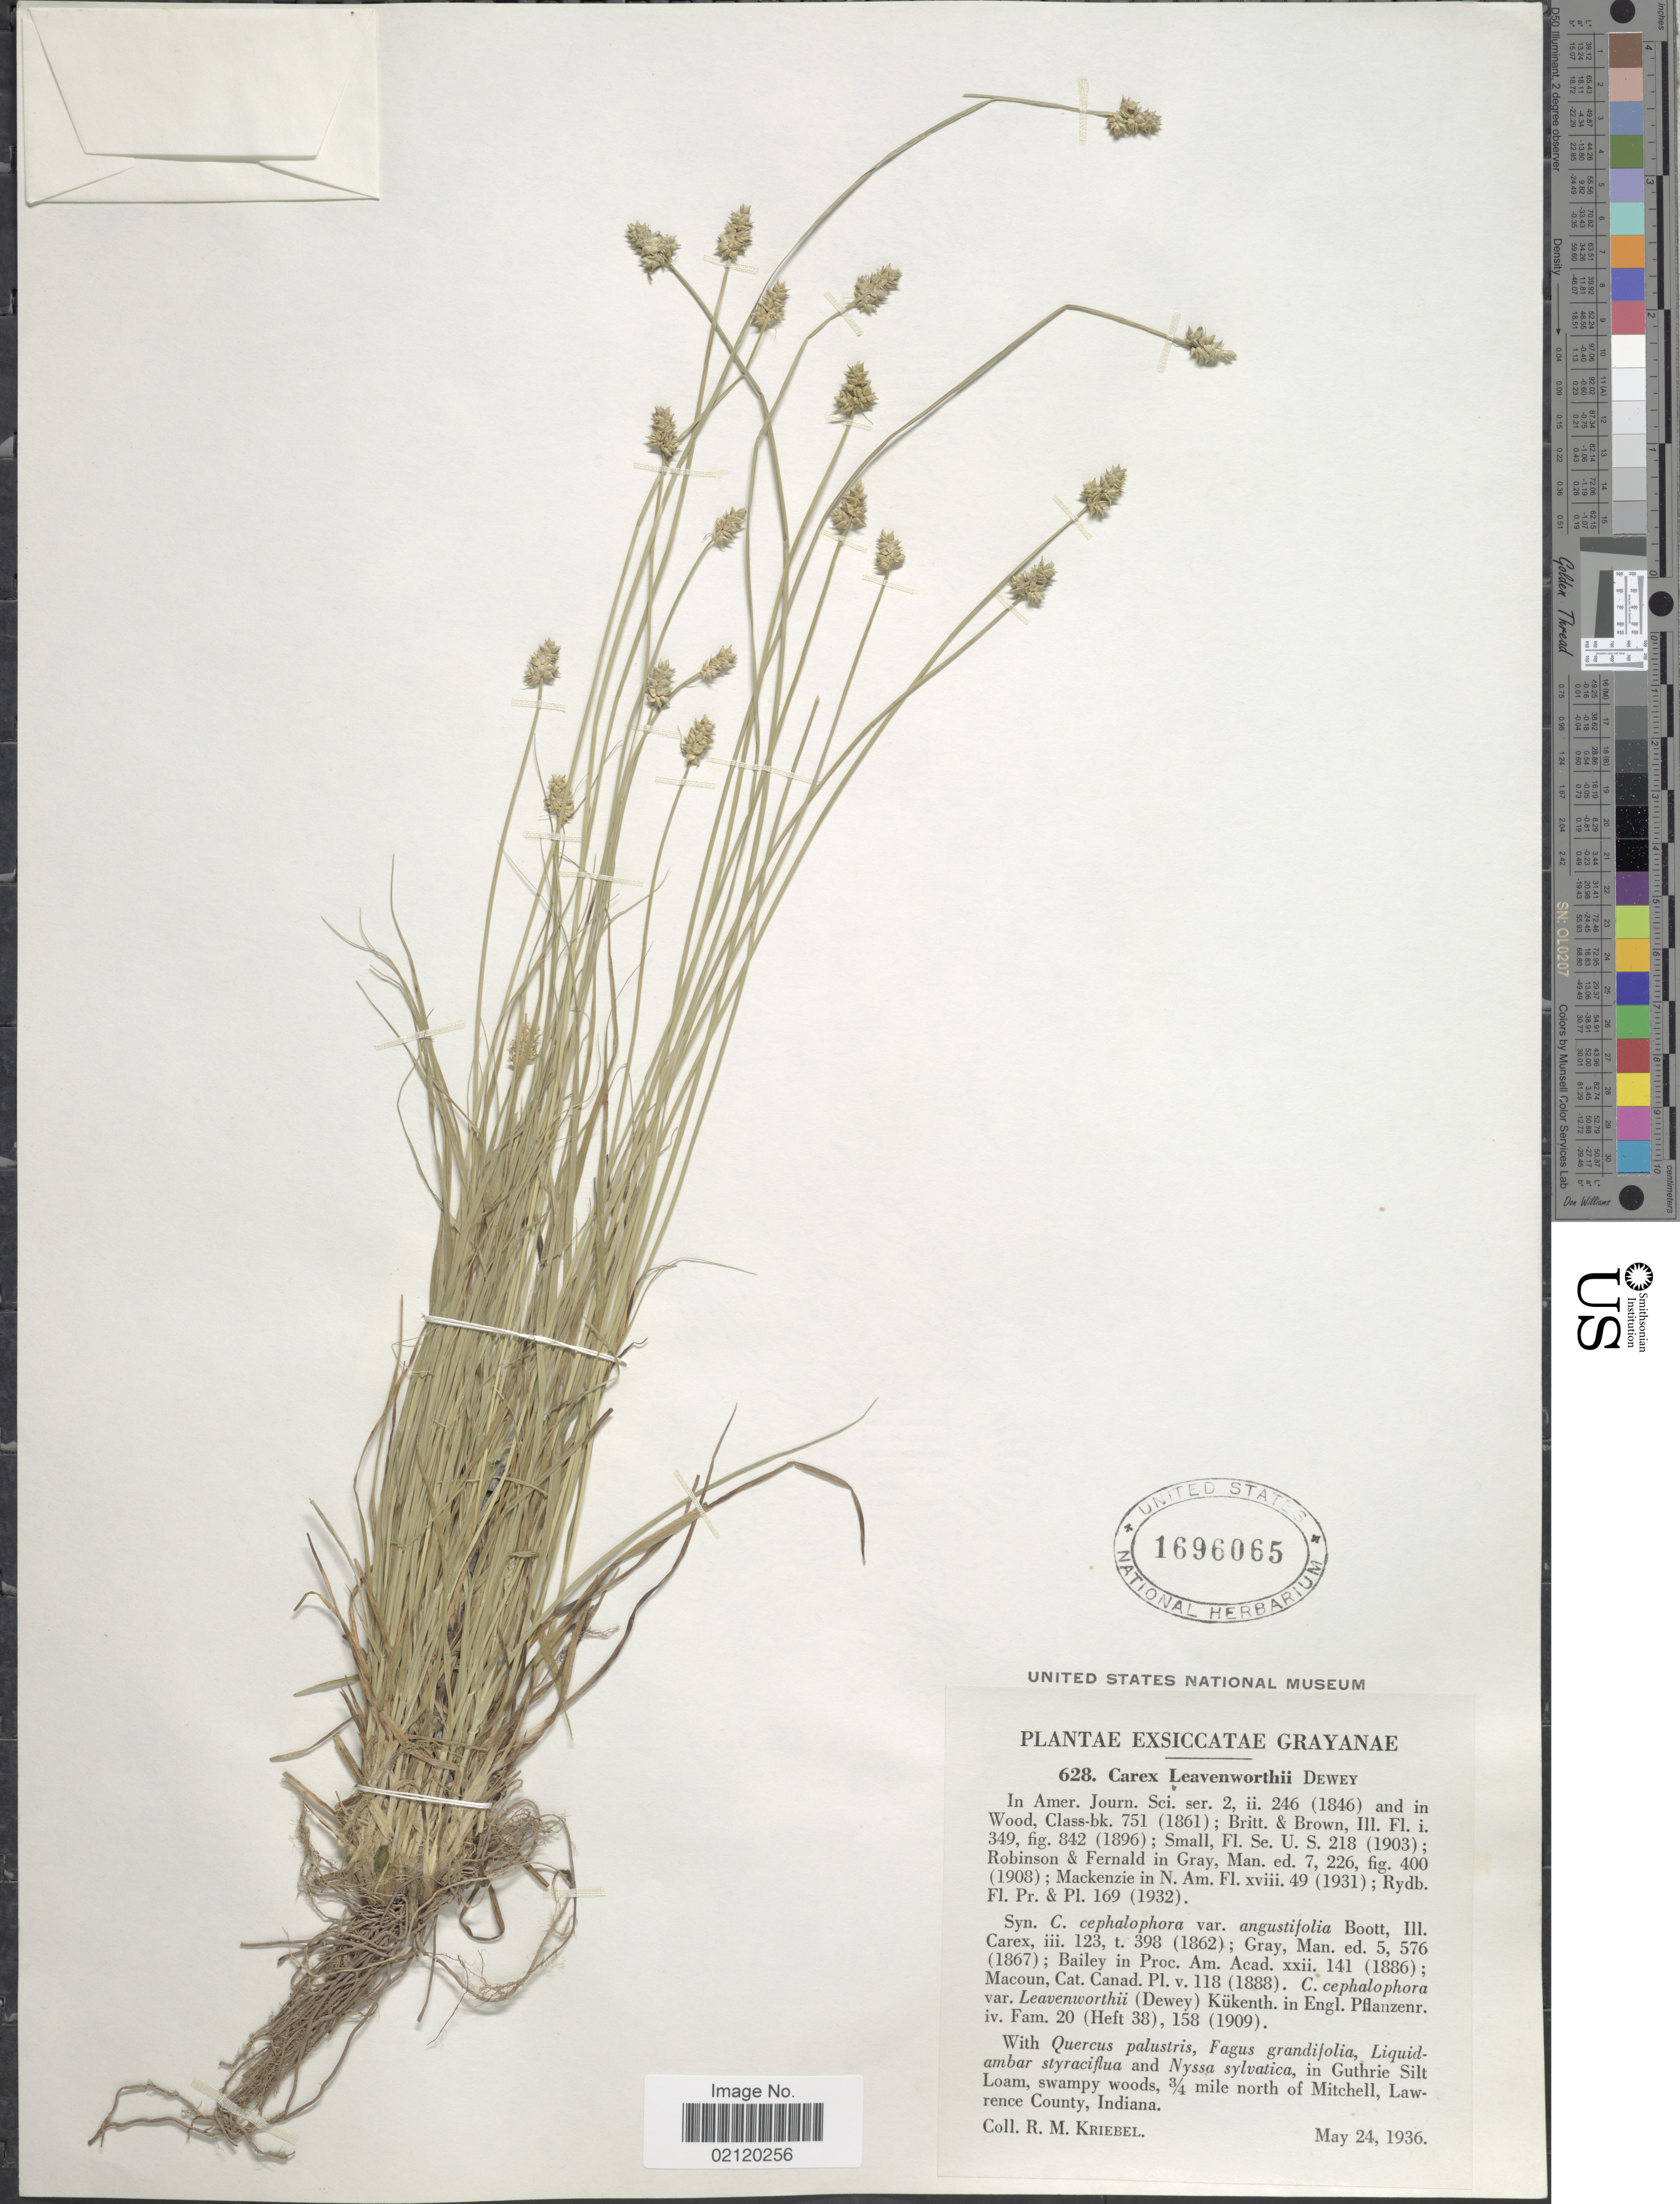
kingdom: Plantae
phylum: Tracheophyta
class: Liliopsida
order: Poales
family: Cyperaceae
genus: Carex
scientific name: Carex leavenworthii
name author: Dewey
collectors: R. M. Kriebel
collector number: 628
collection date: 1936-05-24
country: United States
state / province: Indiana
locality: Grayanae, in Guthrie Silt Loam, swampy woods, ¾ mile north of Mitchell, Lawrence County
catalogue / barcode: US 1696065